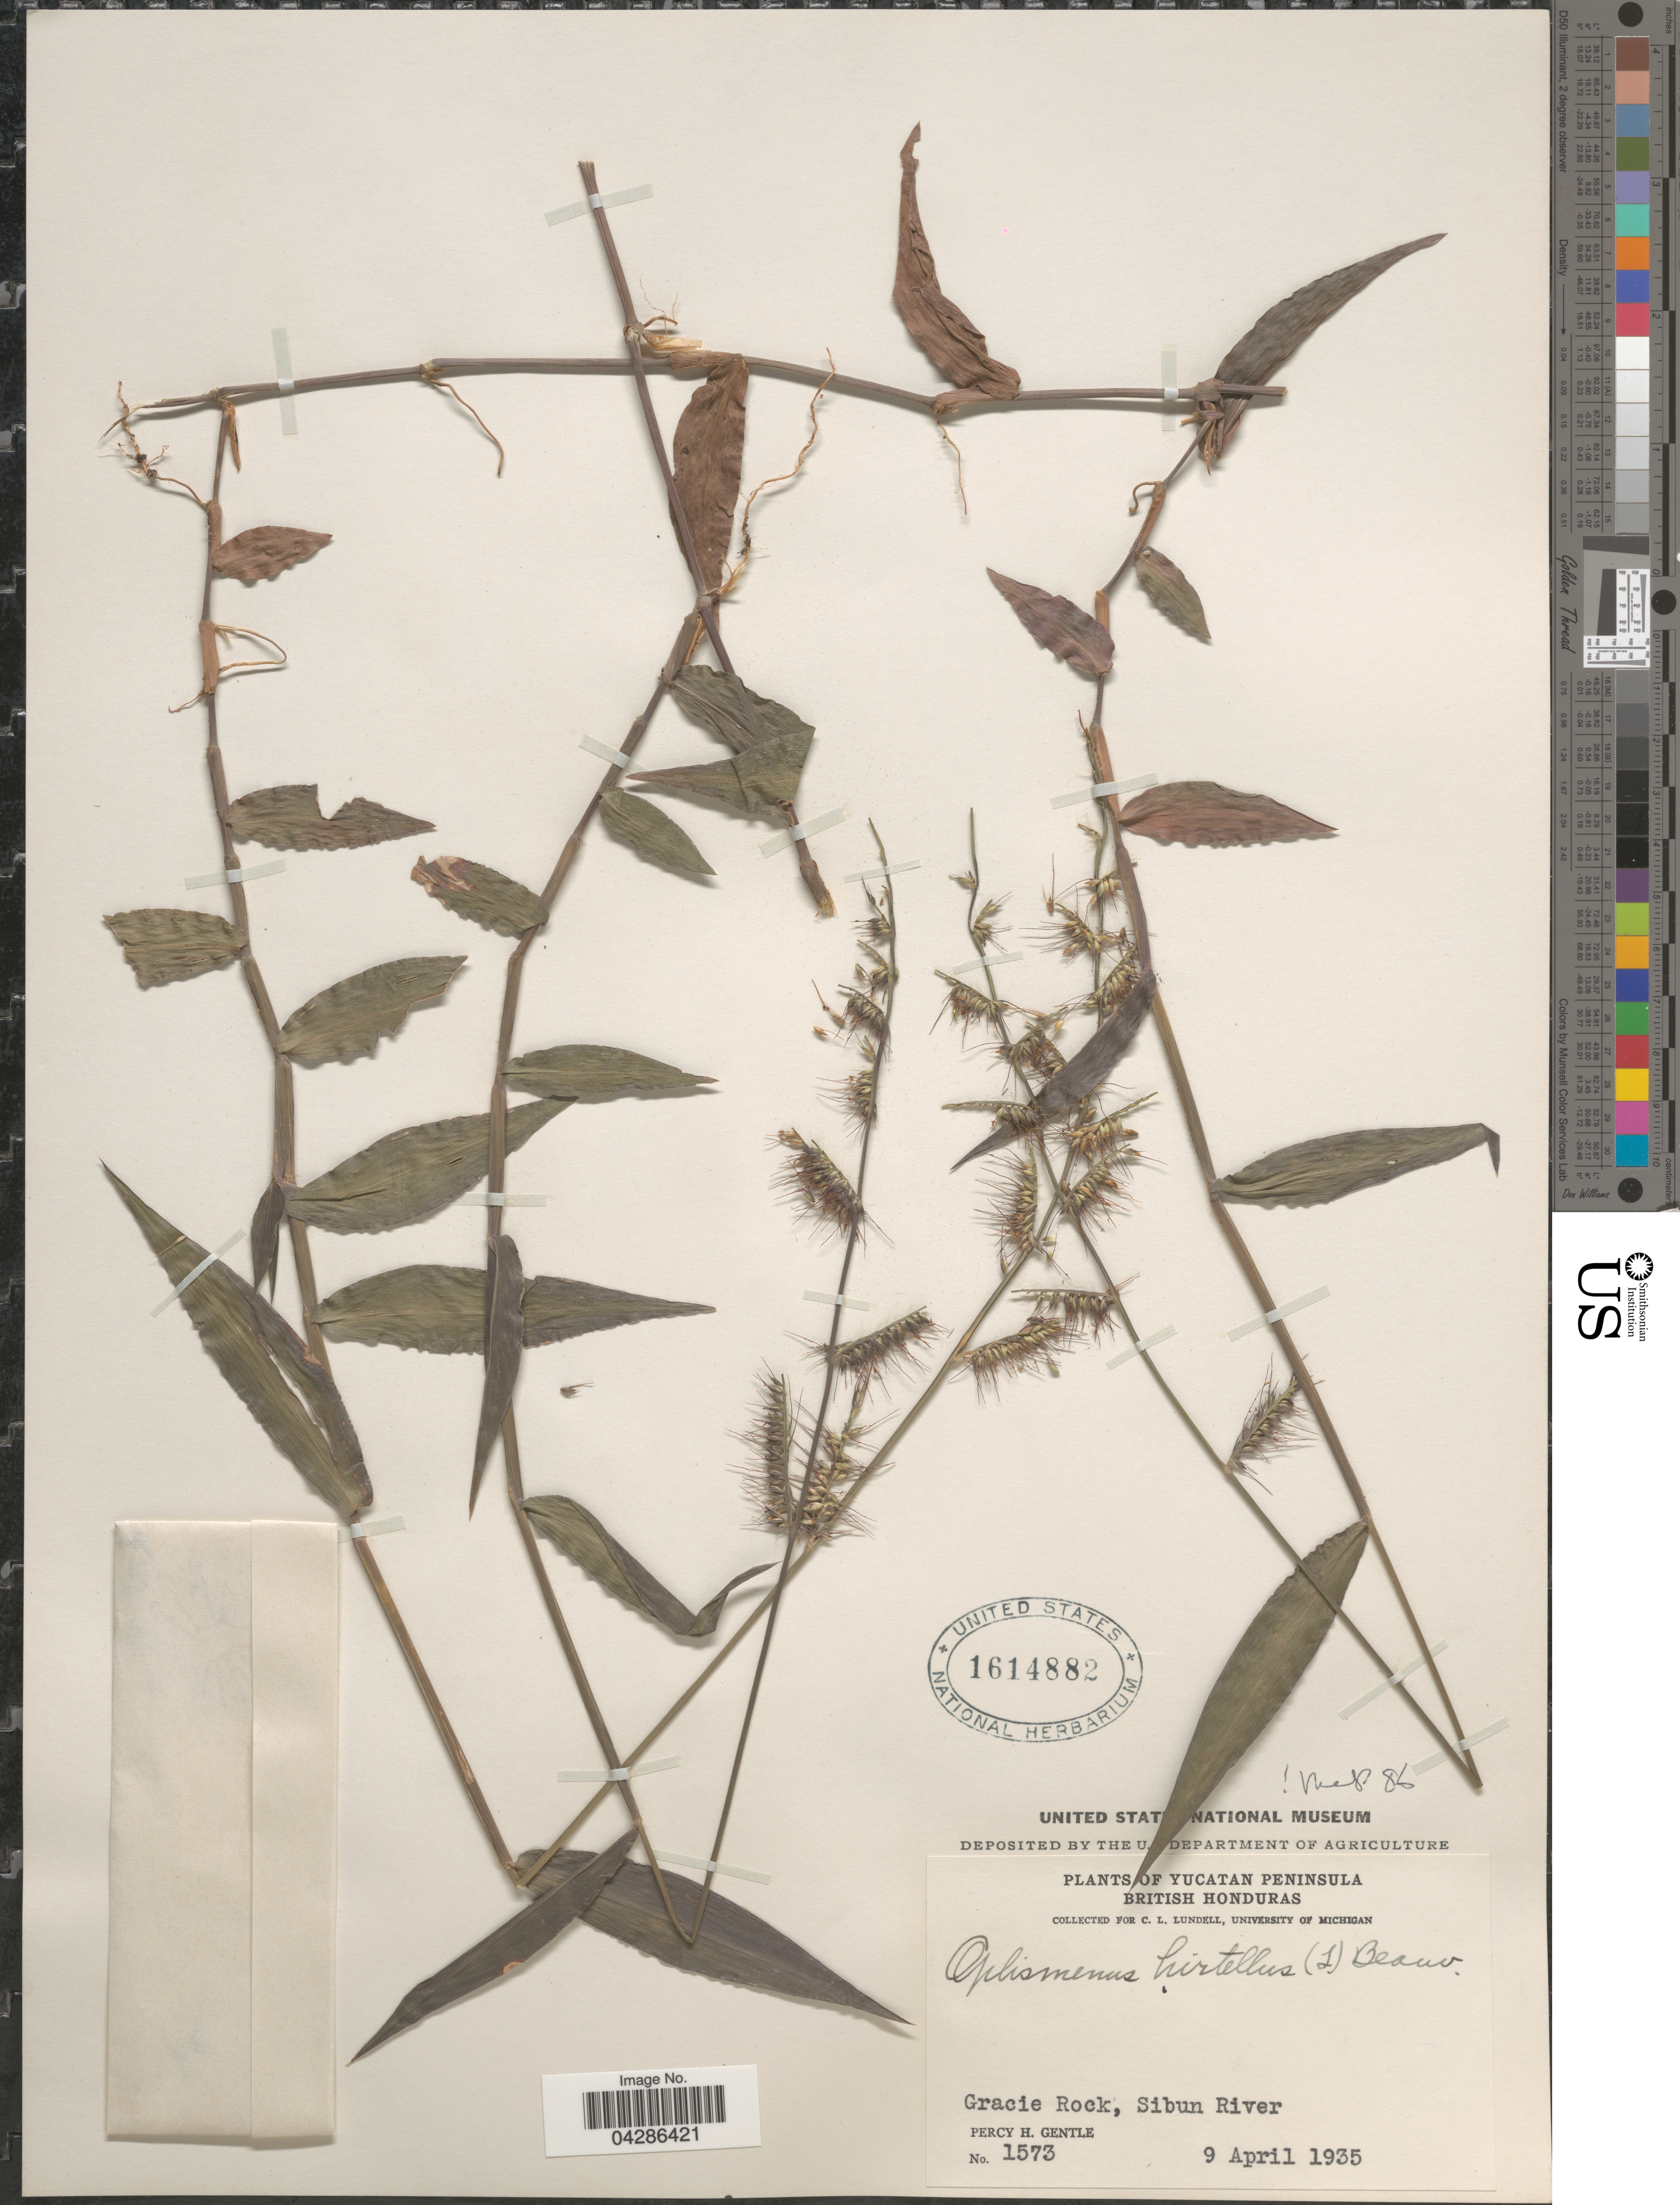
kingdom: Plantae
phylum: Tracheophyta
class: Liliopsida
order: Poales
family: Poaceae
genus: Oplismenus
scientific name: Oplismenus hirtellus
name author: (L.) P. Beauv.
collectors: P. H. Gentle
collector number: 1573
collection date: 1935-04-09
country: Belize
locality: Yucatan Peninsula. British Honduras. Gracie Rock, Sibun River.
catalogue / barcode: US 1614882